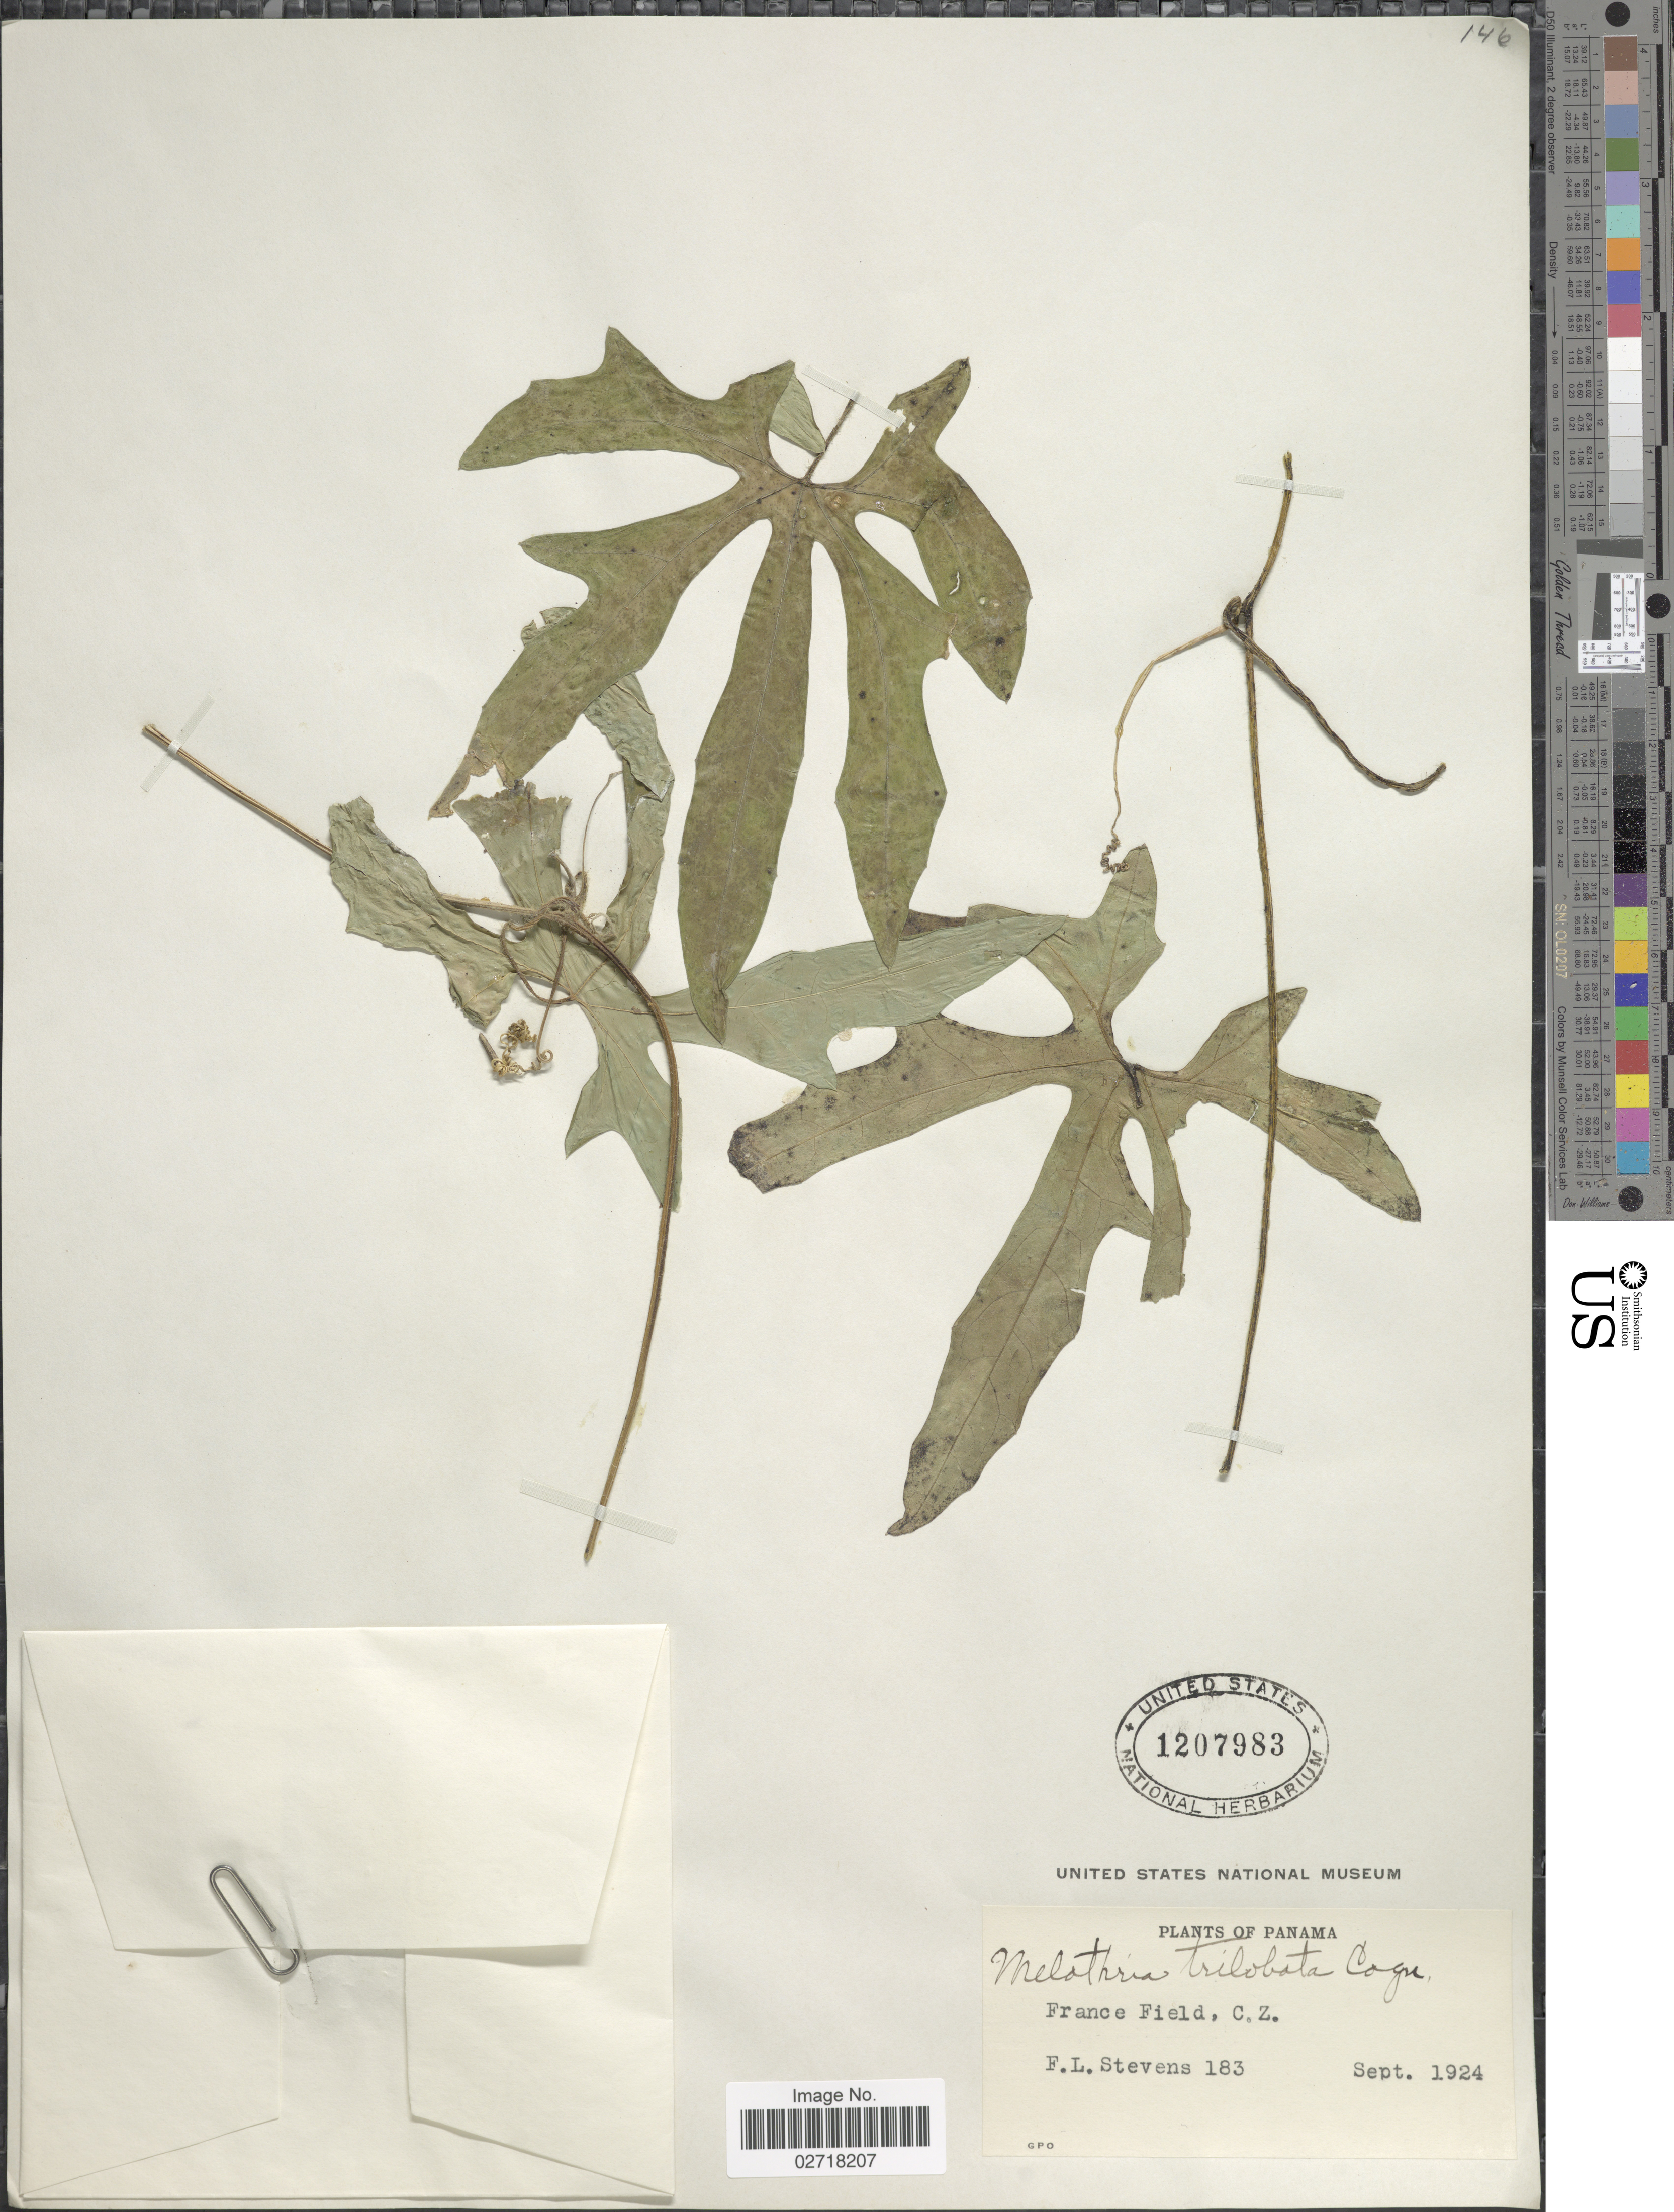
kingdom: Plantae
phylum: Tracheophyta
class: Magnoliopsida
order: Cucurbitales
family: Cucurbitaceae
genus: Melothria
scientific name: Melothria trilobata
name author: Cogn.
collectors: F. L. Stevens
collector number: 183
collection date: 1924-09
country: Panama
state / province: Colón / Panamá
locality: France Field, C.Z.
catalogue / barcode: US 1207983